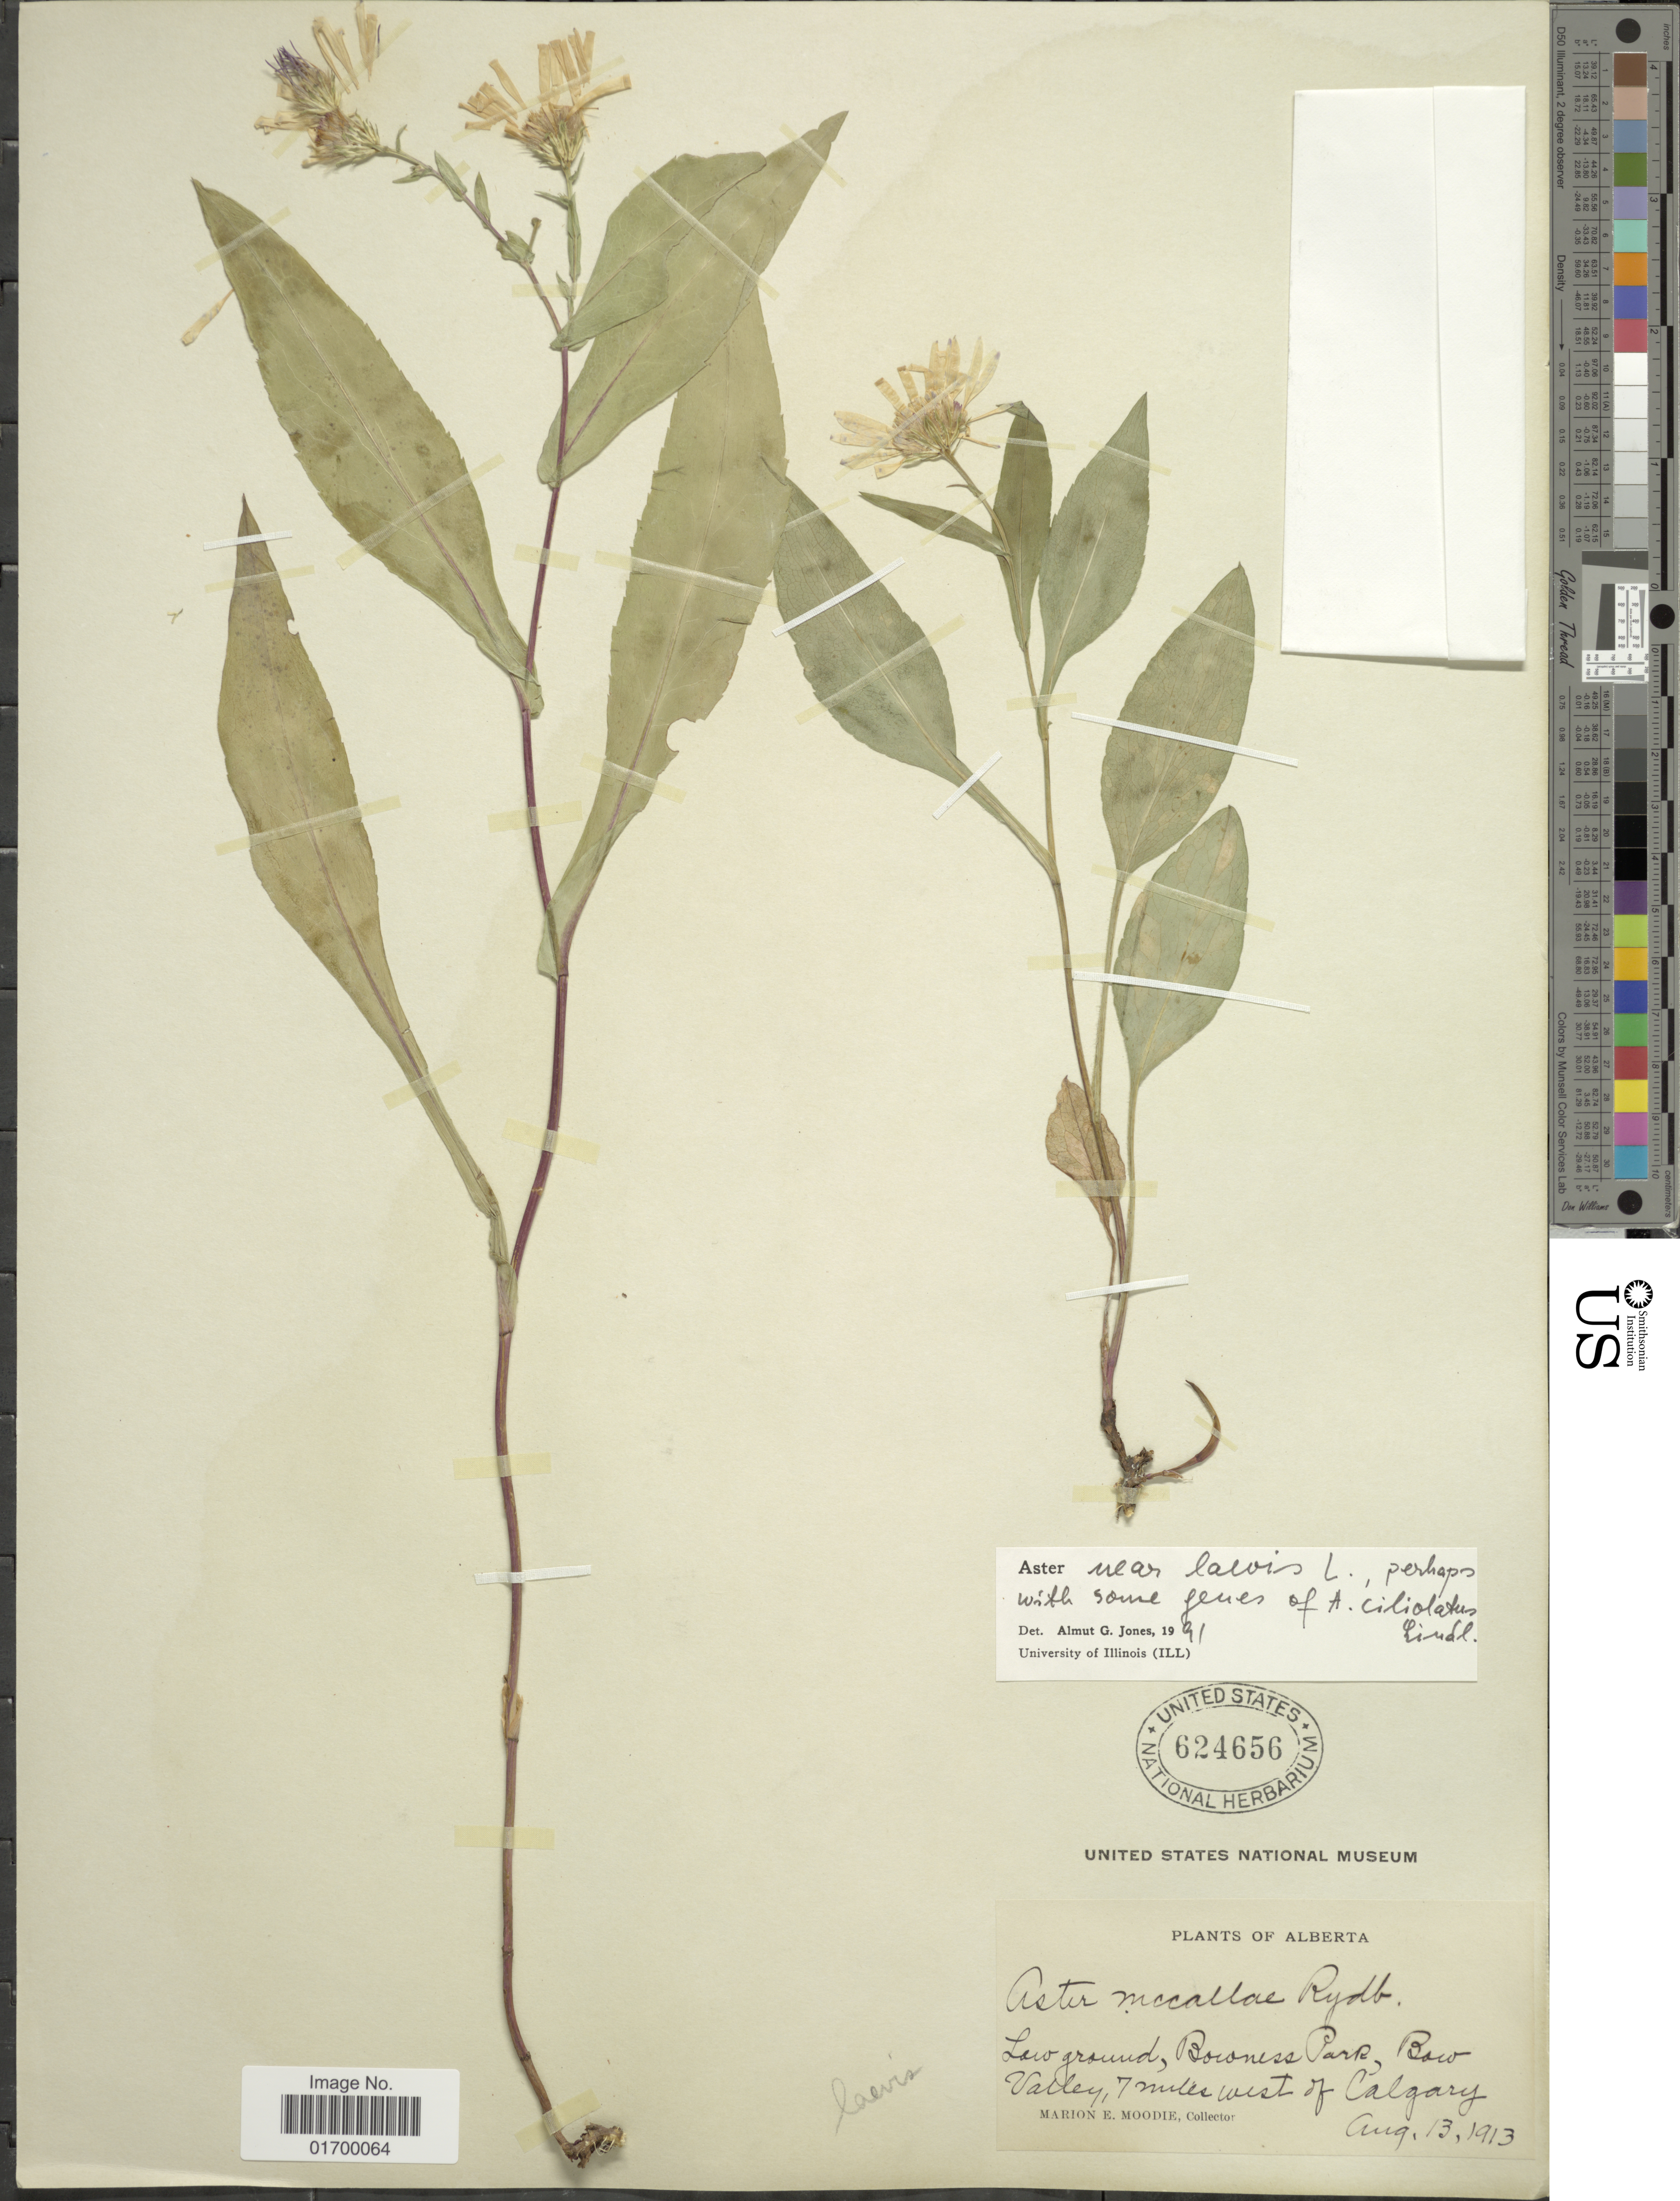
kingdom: Plantae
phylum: Tracheophyta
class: Magnoliopsida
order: Asterales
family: Asteraceae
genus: Symphyotrichum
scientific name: Symphyotrichum laeve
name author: (L.) Á. Löve & D. Löve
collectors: M. E. Moodie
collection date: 1913-08-13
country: Canada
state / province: Alberta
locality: Low ground, Baroness Park, Bow Valley, 7 miles west of Calgary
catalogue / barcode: US 624656